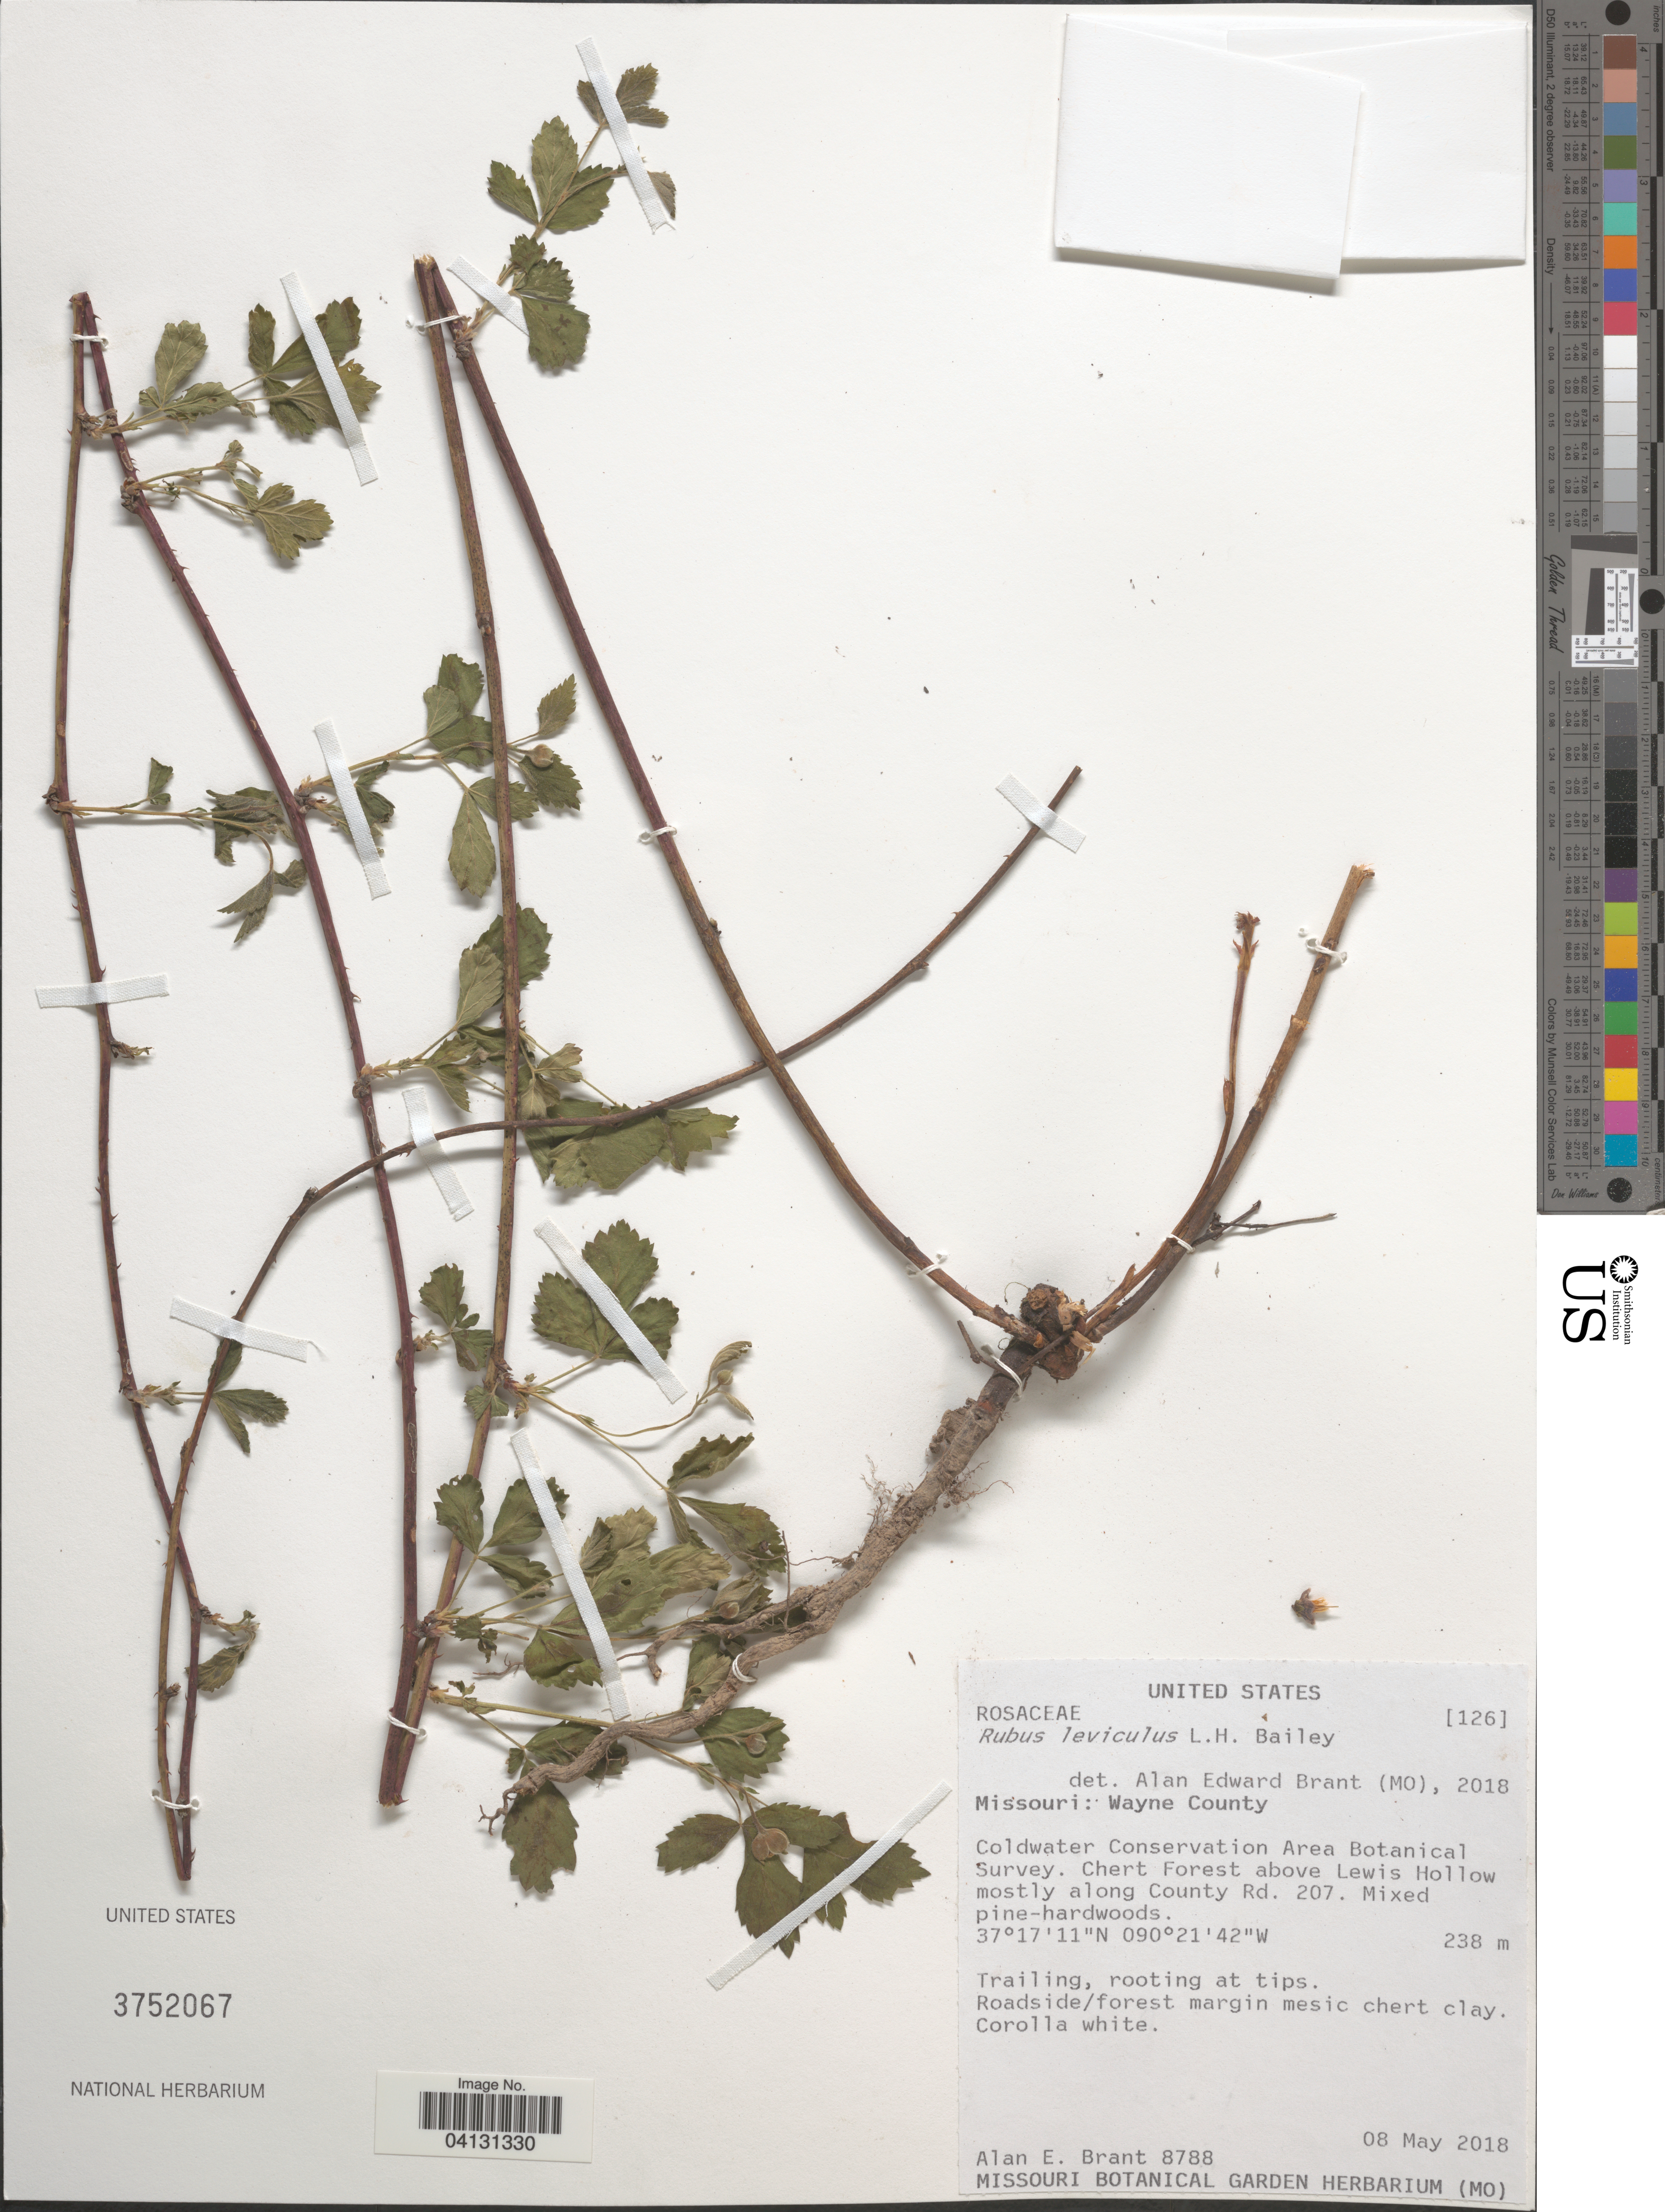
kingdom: Plantae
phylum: Tracheophyta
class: Magnoliopsida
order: Rosales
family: Rosaceae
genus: Rubus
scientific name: Rubus leviculus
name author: L.H. Bailey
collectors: A. Brant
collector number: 8788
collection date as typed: Transcribed d/m/y: 8/5/2018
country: United States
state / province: Missouri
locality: Wayne County. Coldwater Conservation Area Botanical Survey. Chert Forest above Lewis Hollow mostly along County Rd. 207.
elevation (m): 238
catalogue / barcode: US 3752067